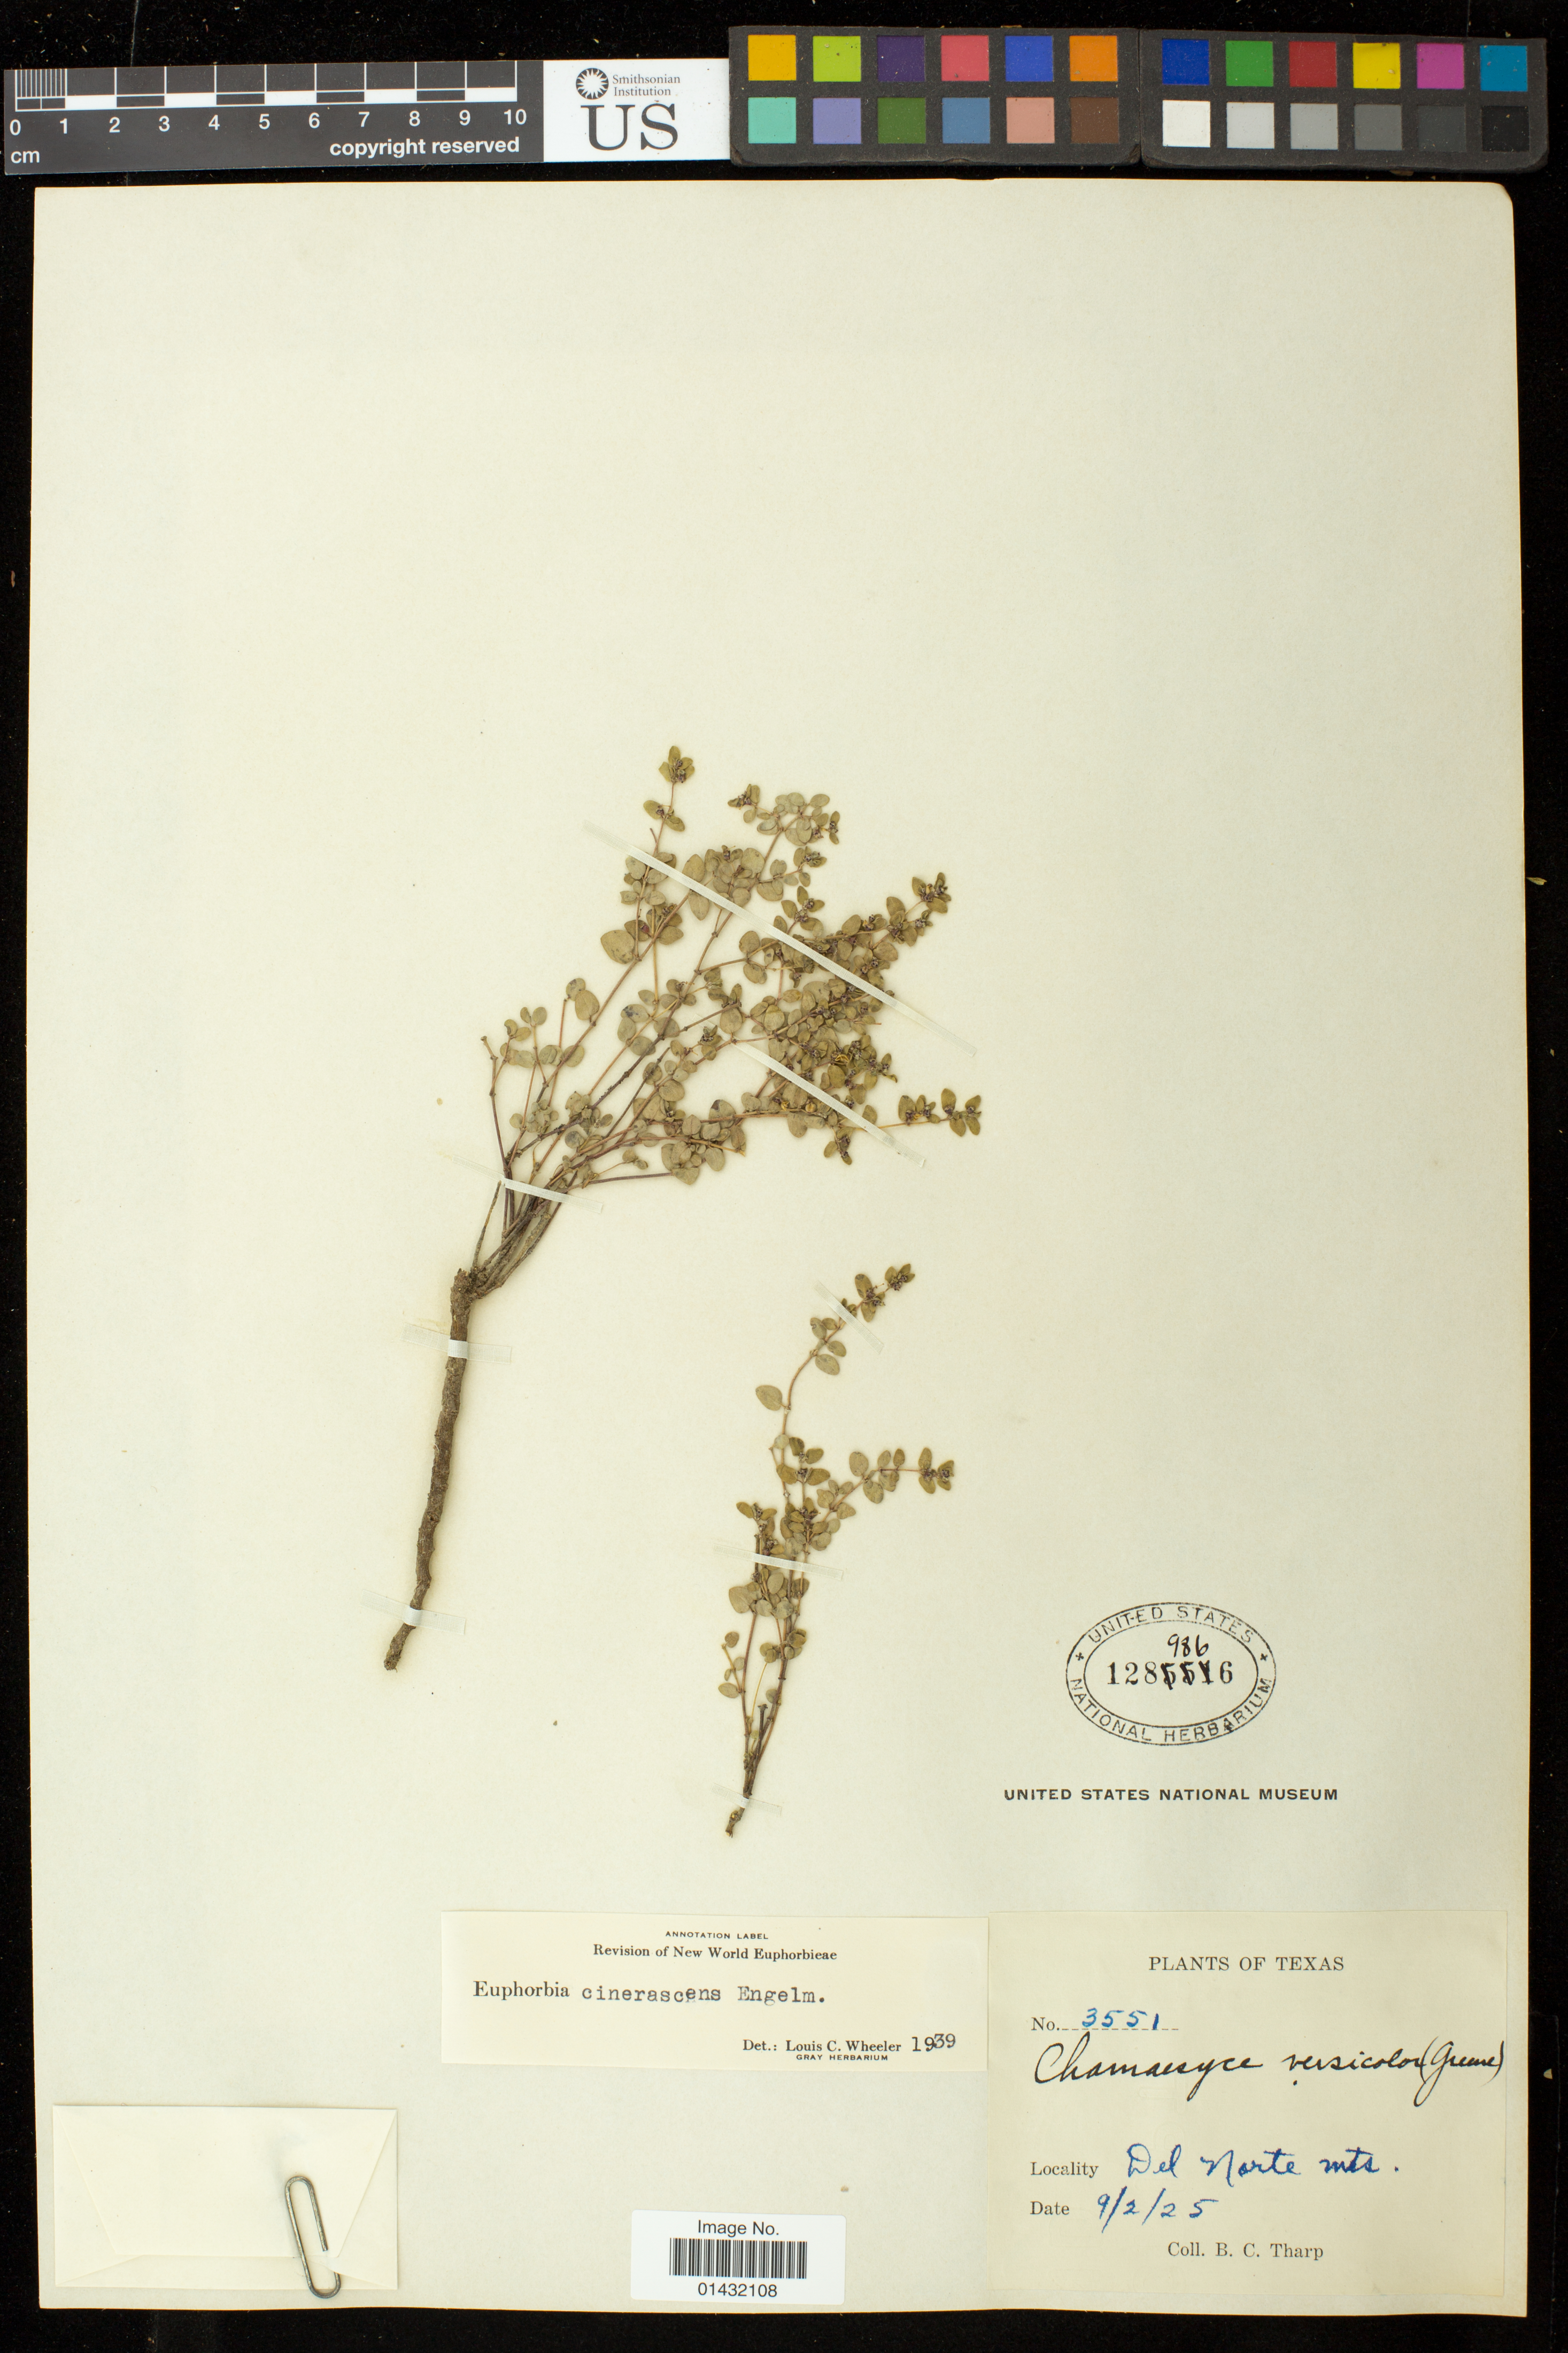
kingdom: Plantae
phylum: Tracheophyta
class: Magnoliopsida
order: Malpighiales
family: Euphorbiaceae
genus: Euphorbia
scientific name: Euphorbia cinerascens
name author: Engelm. in Emory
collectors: B. C. Tharp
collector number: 3551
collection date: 1925-09-02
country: United States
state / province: Texas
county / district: Brewster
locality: Del Norte Mts.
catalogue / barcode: US 1289866